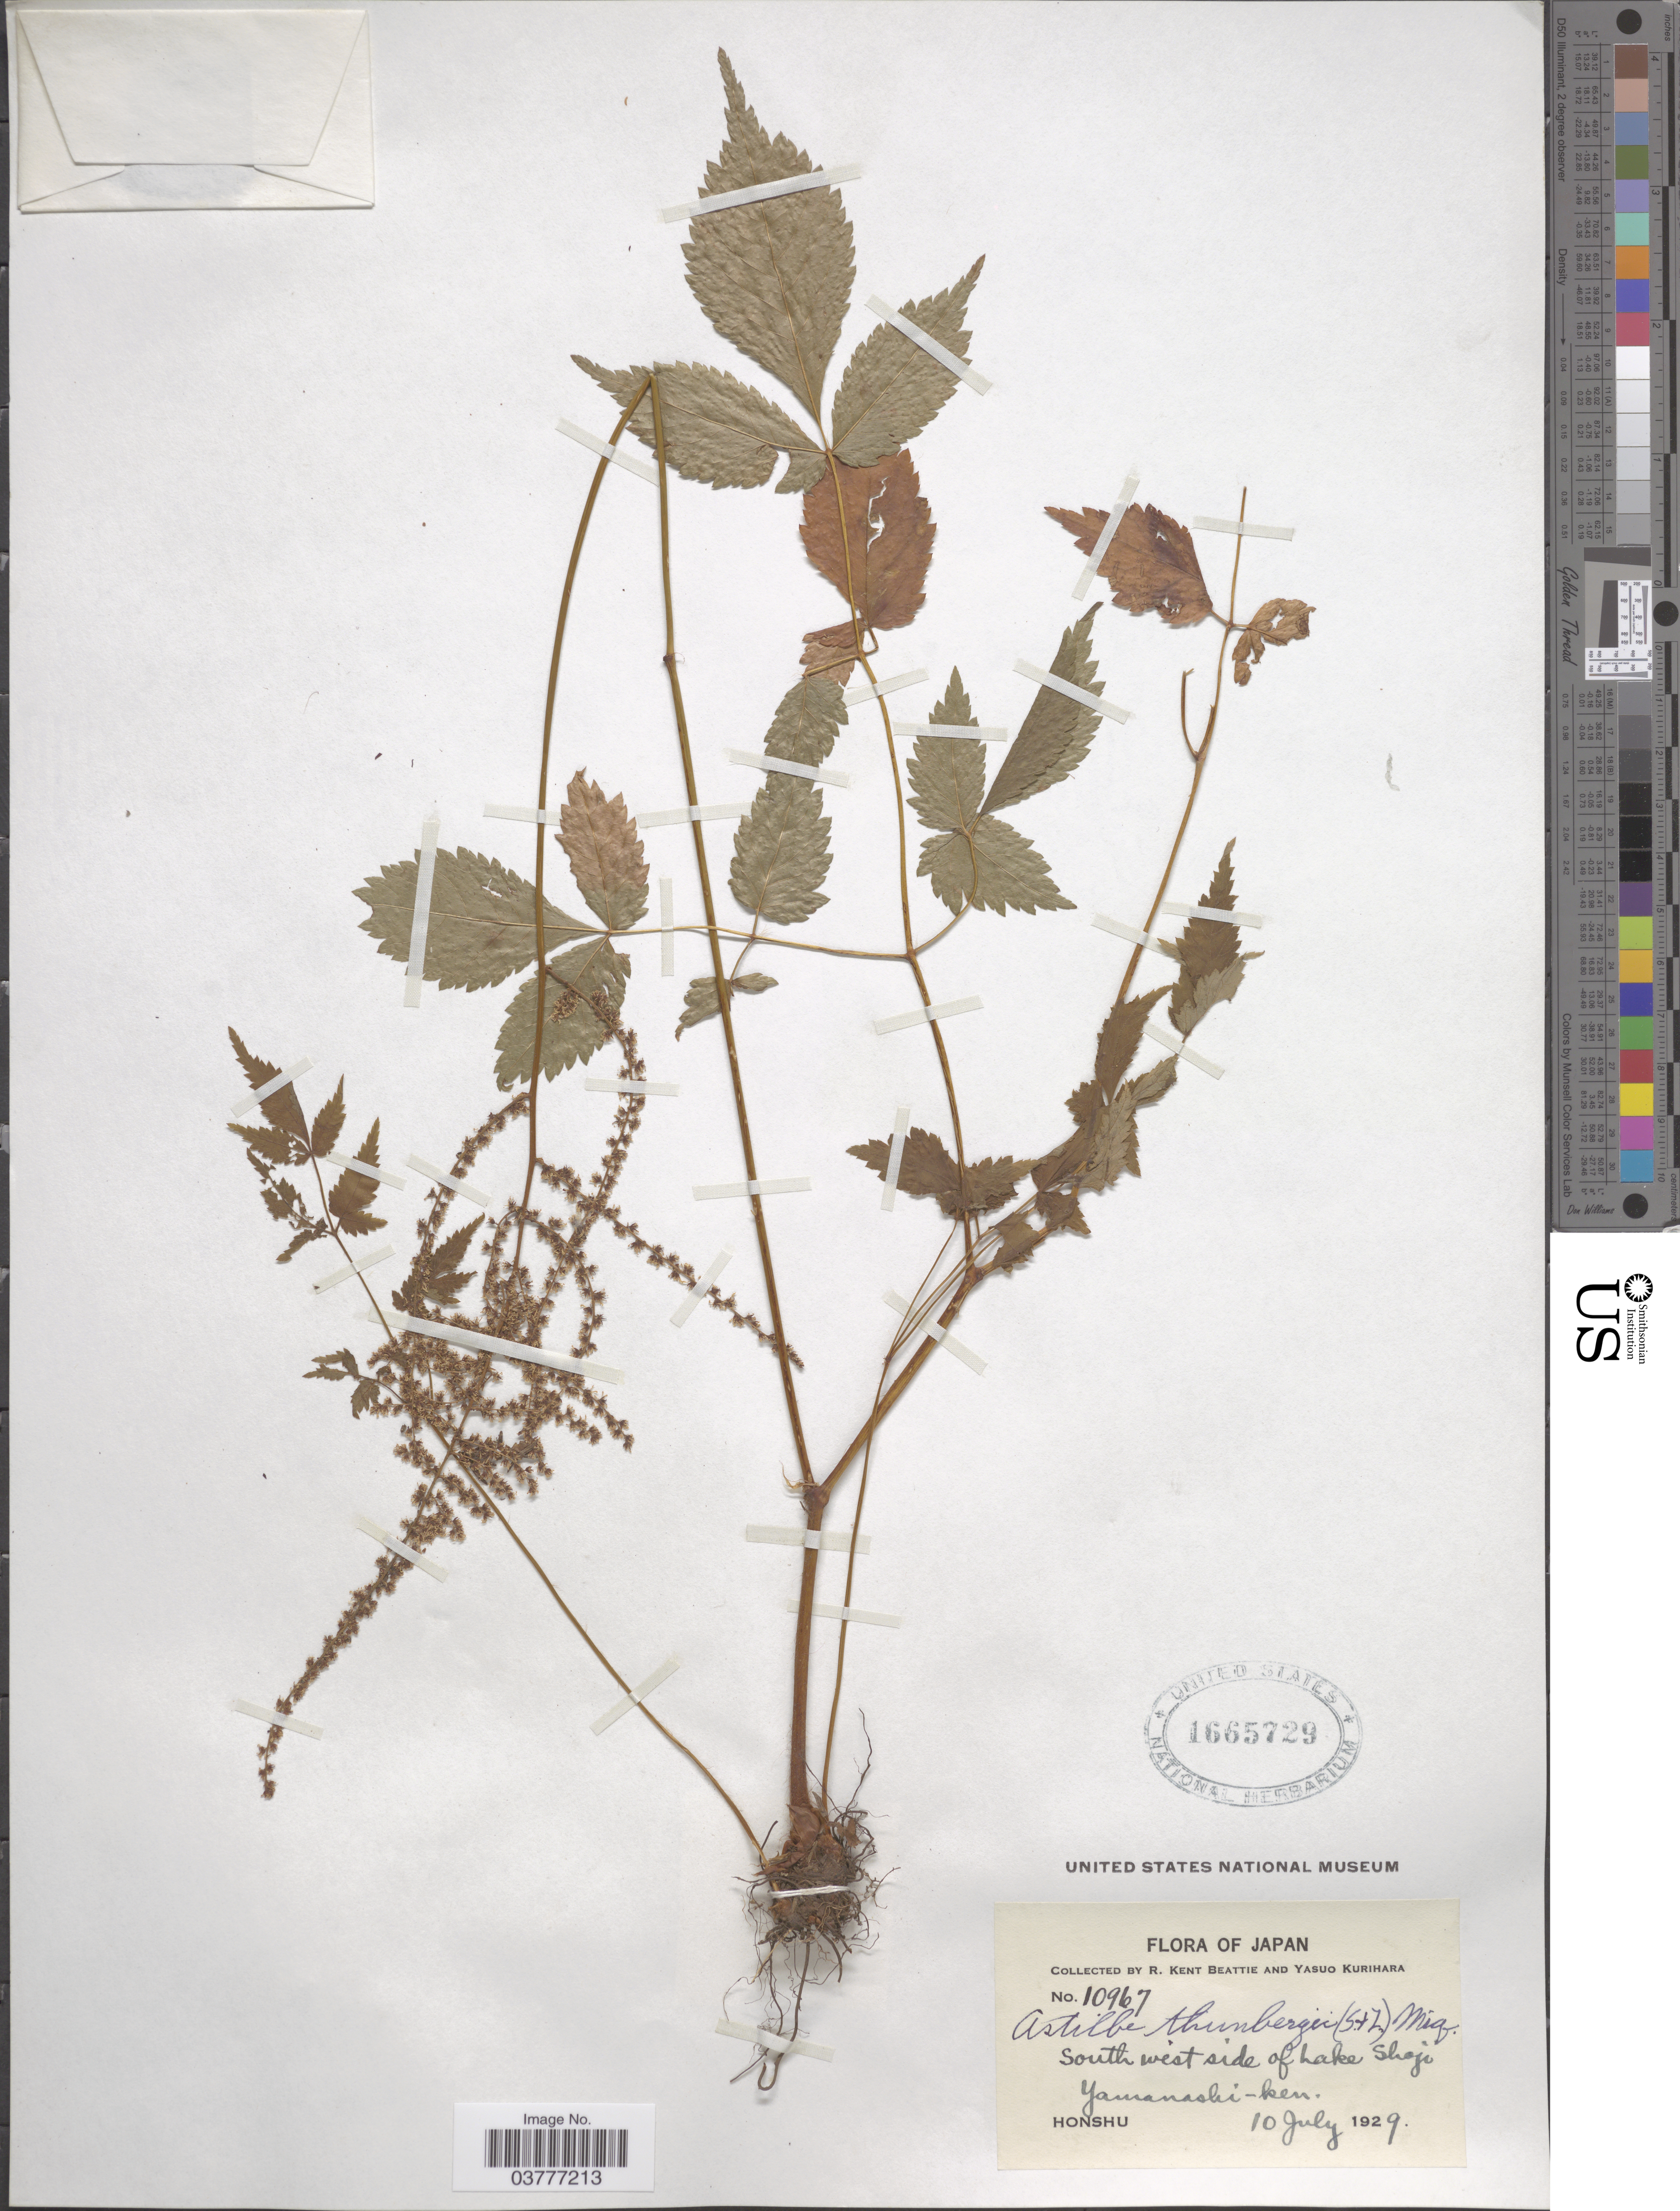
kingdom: Plantae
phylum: Tracheophyta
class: Magnoliopsida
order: Saxifragales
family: Saxifragaceae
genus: Astilbe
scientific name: Astilbe thunbergii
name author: (Siebold & Zucc.) Miq.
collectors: R. K. Beattie & Y. Kurihara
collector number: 10967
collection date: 1929-07-10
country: Japan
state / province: Yamanasi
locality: South west side of Lake Shoji, Yamanashi-ken. Honshu.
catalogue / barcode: US 1665729